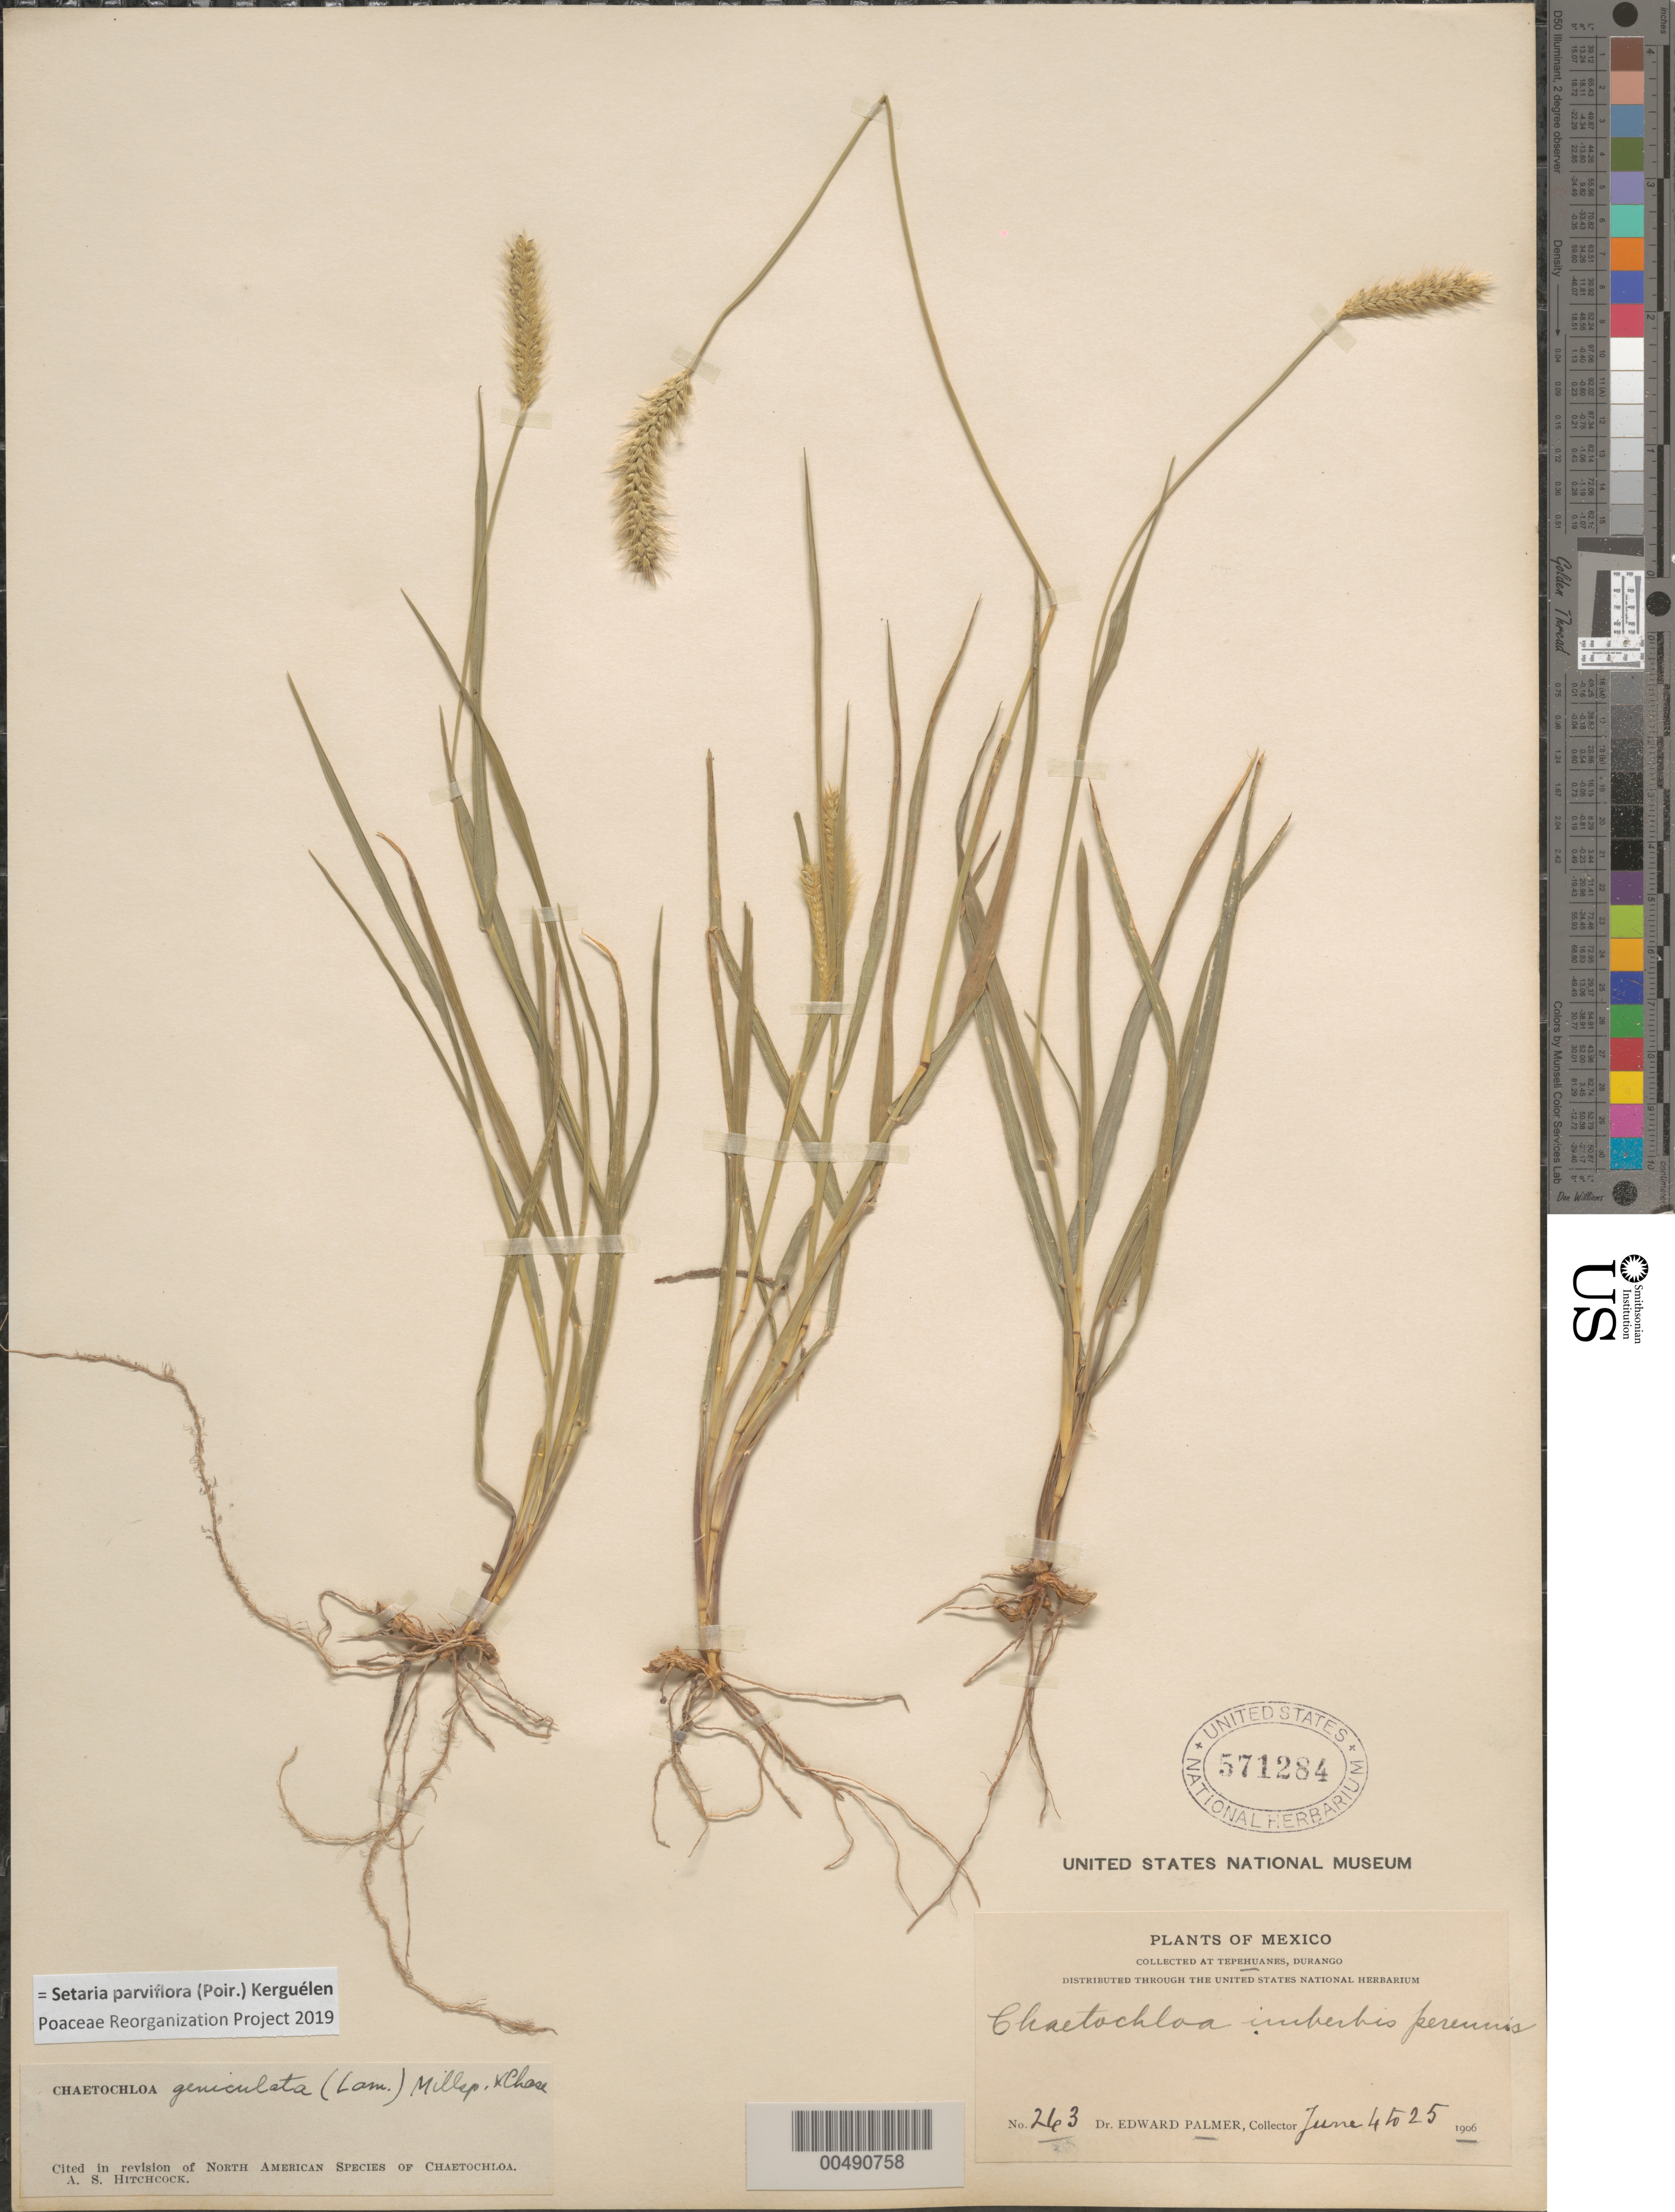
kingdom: Plantae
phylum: Tracheophyta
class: Liliopsida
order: Poales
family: Poaceae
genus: Setaria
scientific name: Setaria parviflora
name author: (Poir.) Kerguélen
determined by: Poaceae Reorganization Project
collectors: E. Palmer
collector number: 263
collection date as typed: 4 Jun 1906 to 25 Jun 1906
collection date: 1906-06-04/1906-06-25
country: Mexico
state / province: Durango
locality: Tepehuanes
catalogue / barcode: US 571284